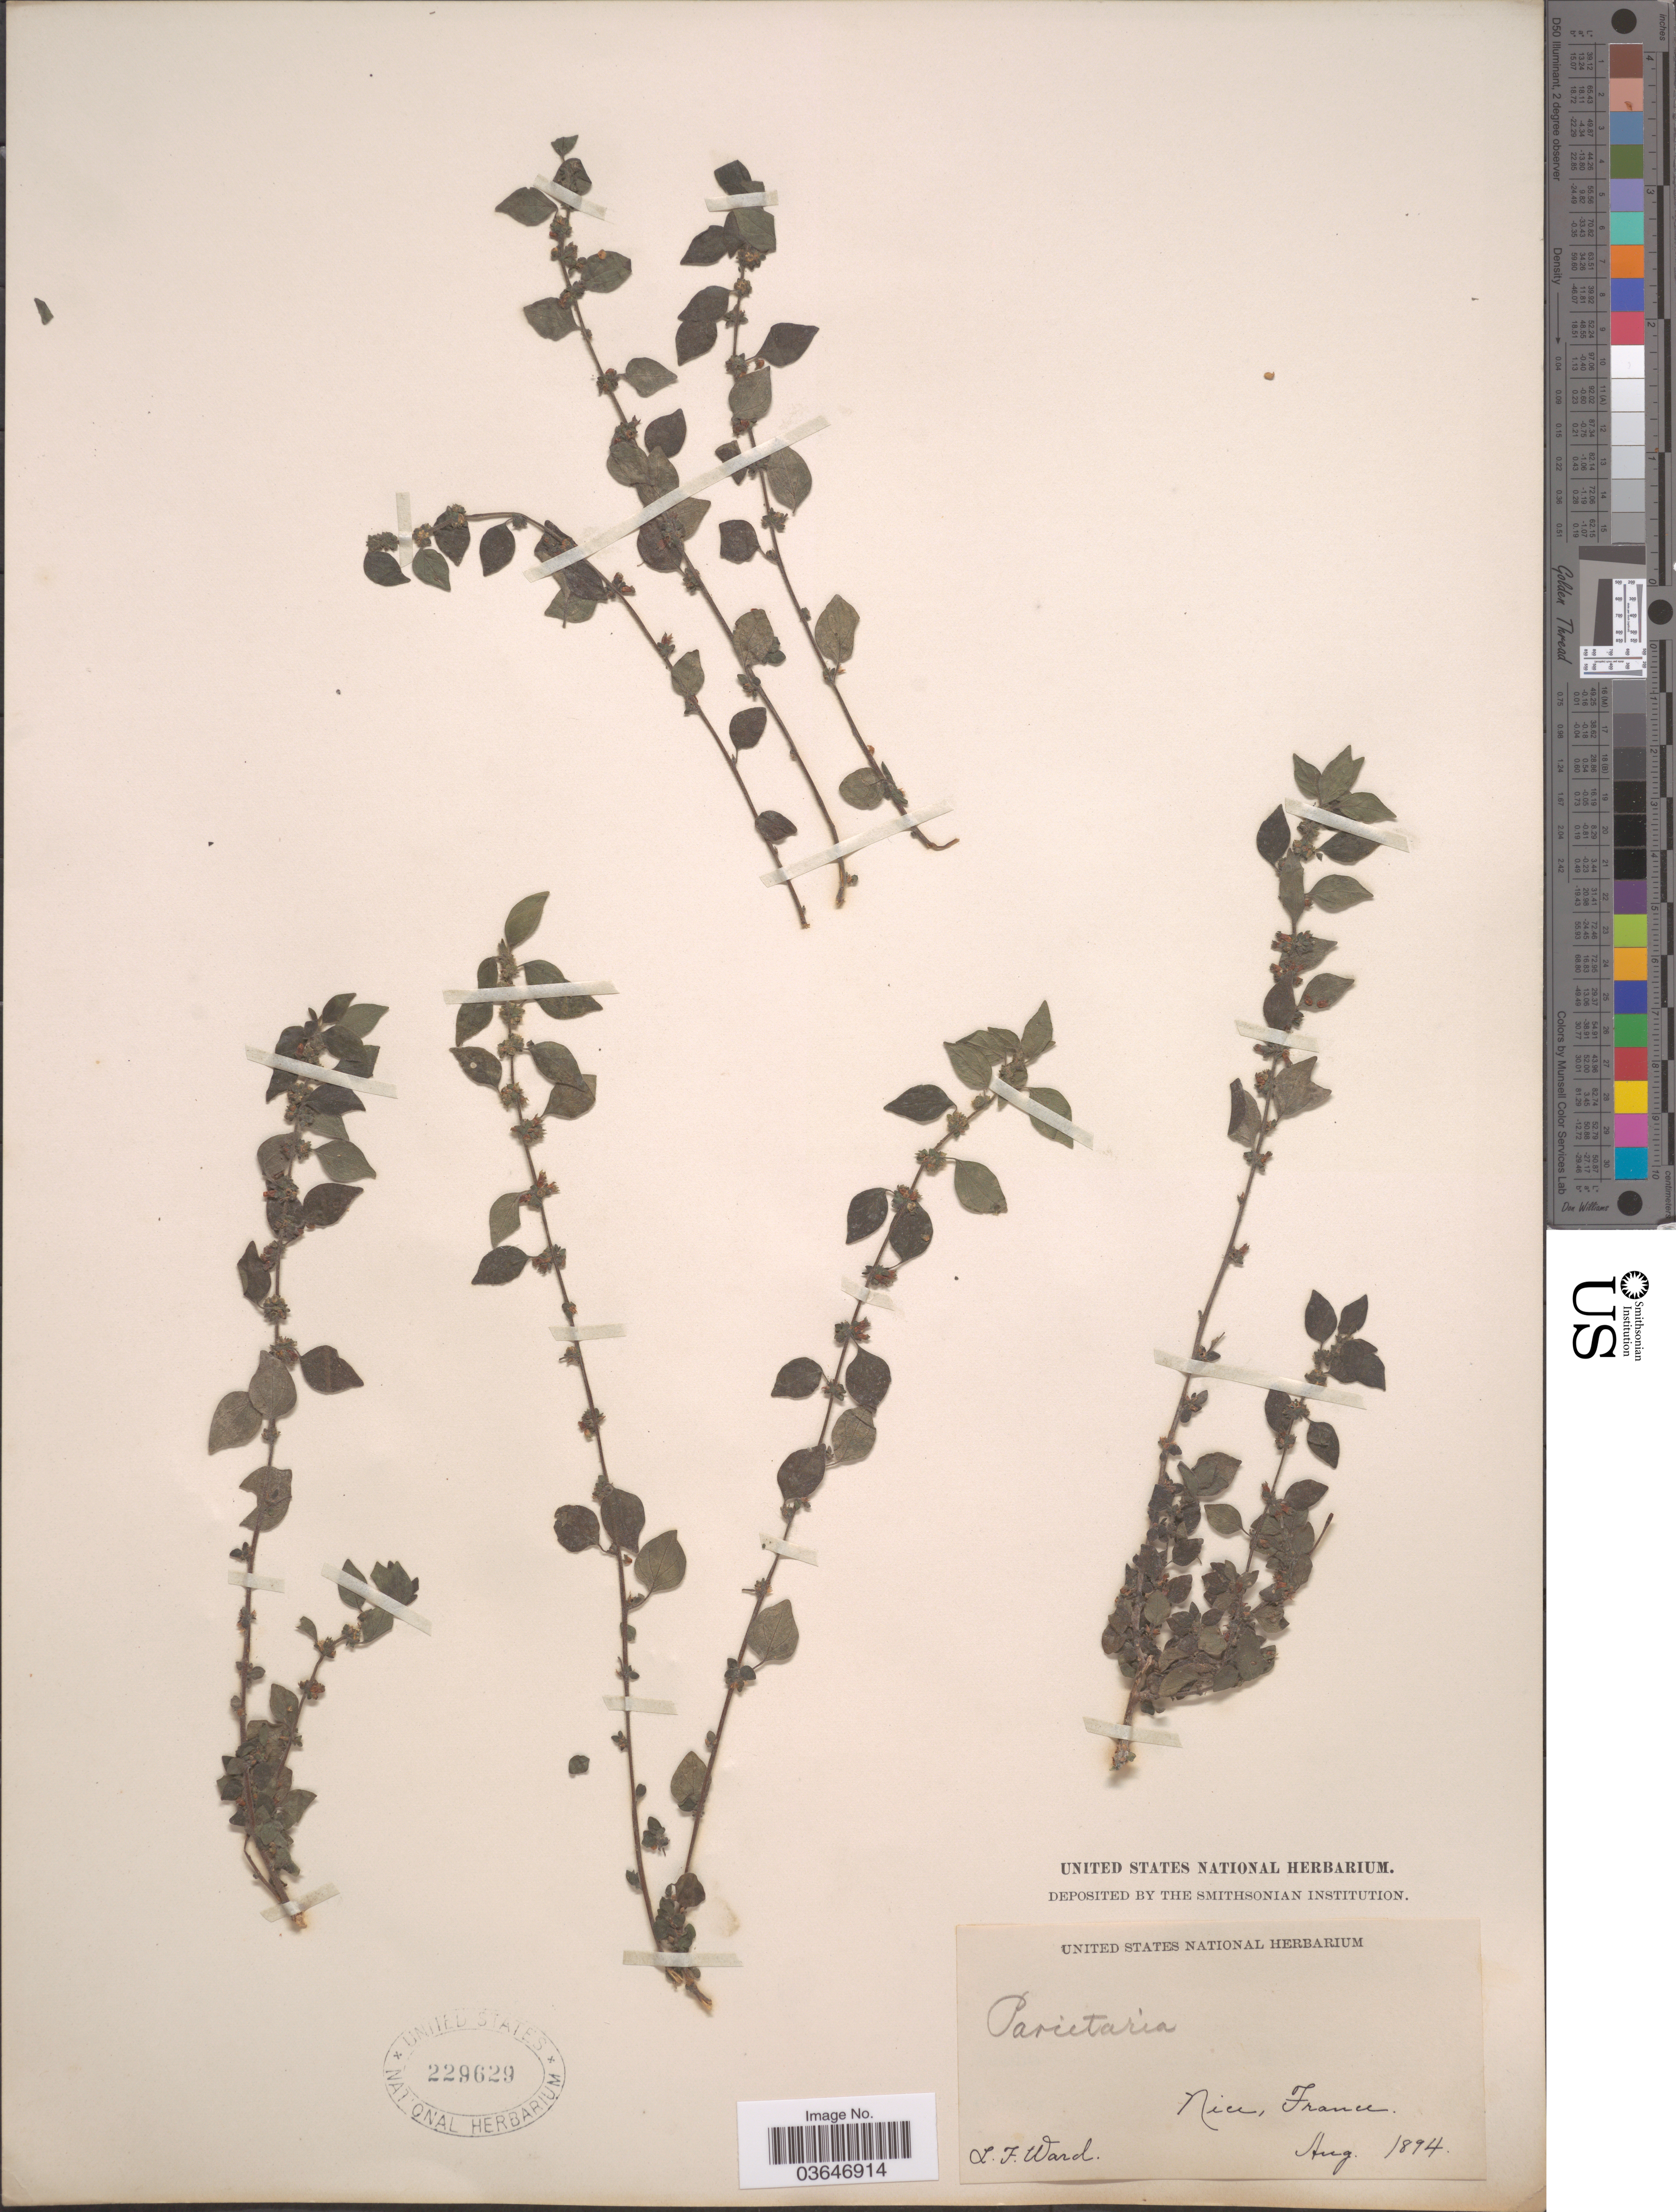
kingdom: Plantae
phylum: Tracheophyta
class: Magnoliopsida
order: Rosales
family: Urticaceae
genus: Parietaria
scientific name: Parietaria sp.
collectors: L. Ward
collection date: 1894-08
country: France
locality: Nice.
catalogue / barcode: US 229629